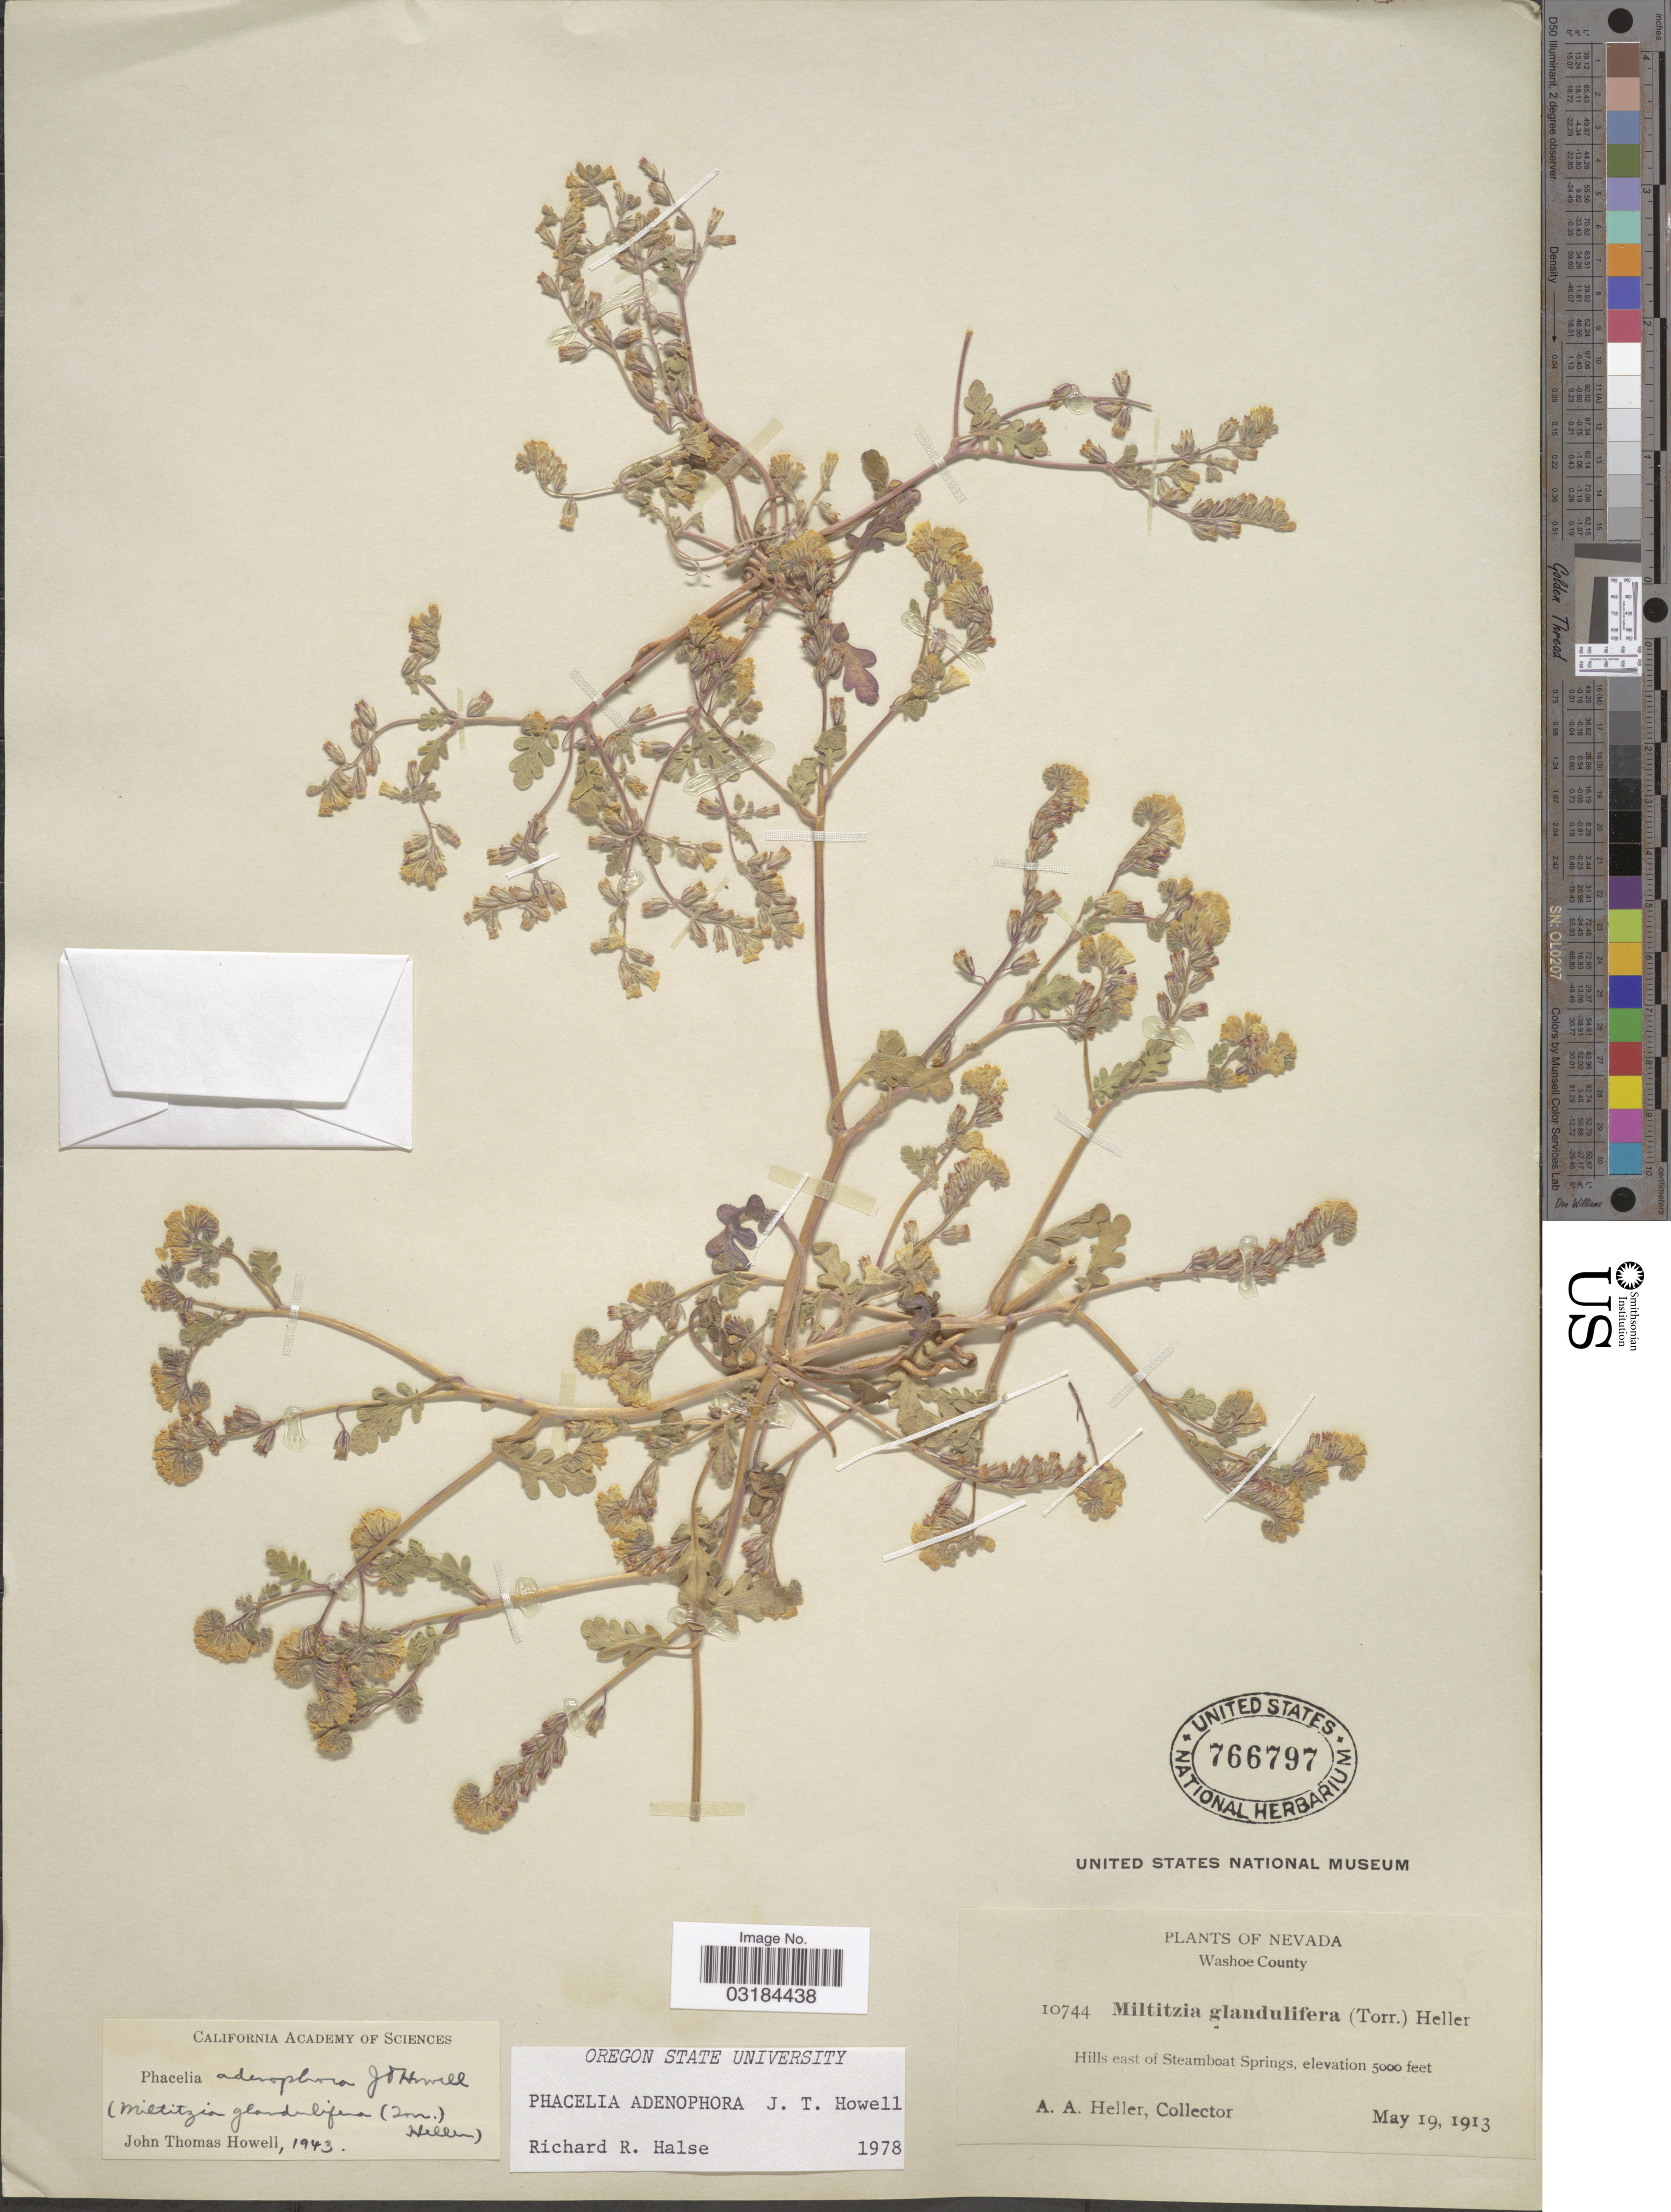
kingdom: Plantae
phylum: Tracheophyta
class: Magnoliopsida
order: Boraginales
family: Hydrophyllaceae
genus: Phacelia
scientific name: Phacelia adenophora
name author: J.T. Howell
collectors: A. A. Heller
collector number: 10744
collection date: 1913-05-19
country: United States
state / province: Nevada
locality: Washoe County. Hills east of Steamboat Springs.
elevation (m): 1524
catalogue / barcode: US 766797